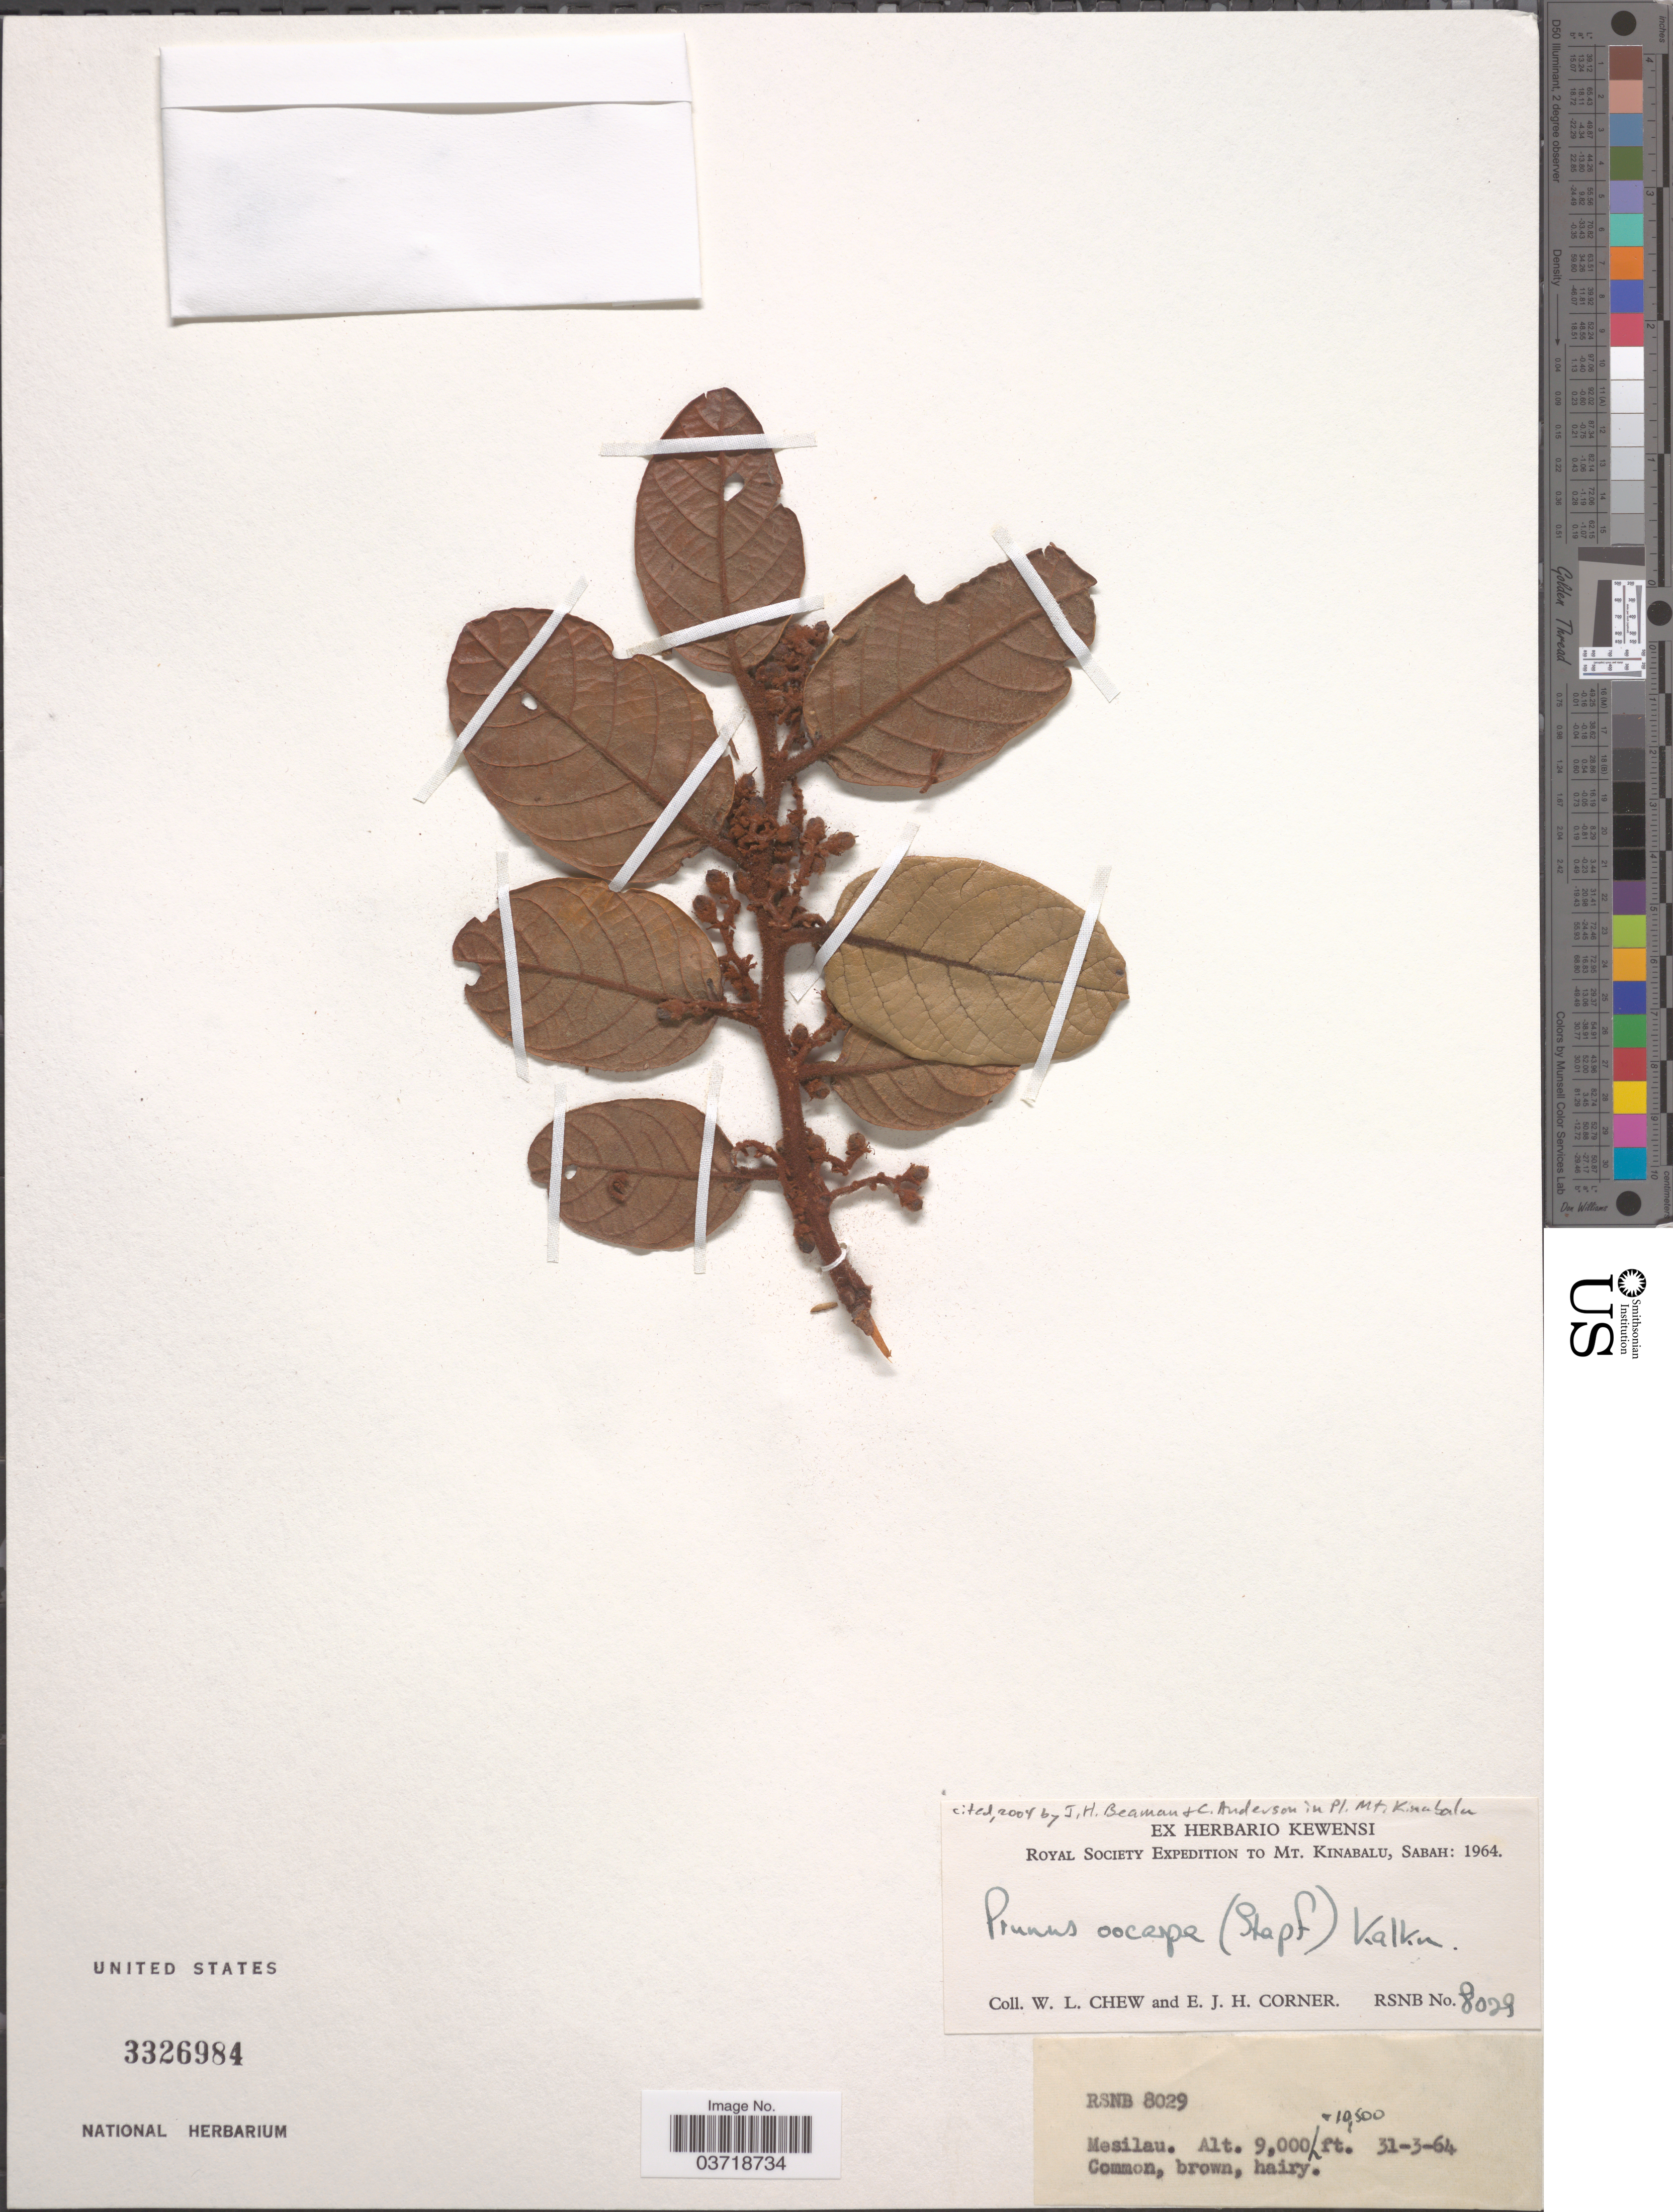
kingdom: Plantae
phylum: Tracheophyta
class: Magnoliopsida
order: Rosales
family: Rosaceae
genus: Prunus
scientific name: Prunus oocarpa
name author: (Stapf) Kalkman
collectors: W. Chew & E. Corner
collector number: RSNB 8029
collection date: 1964-03-31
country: Malaysia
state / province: Sabah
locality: Mt. Kinabalu. Mesilau.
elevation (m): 2743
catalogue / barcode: US 3326984